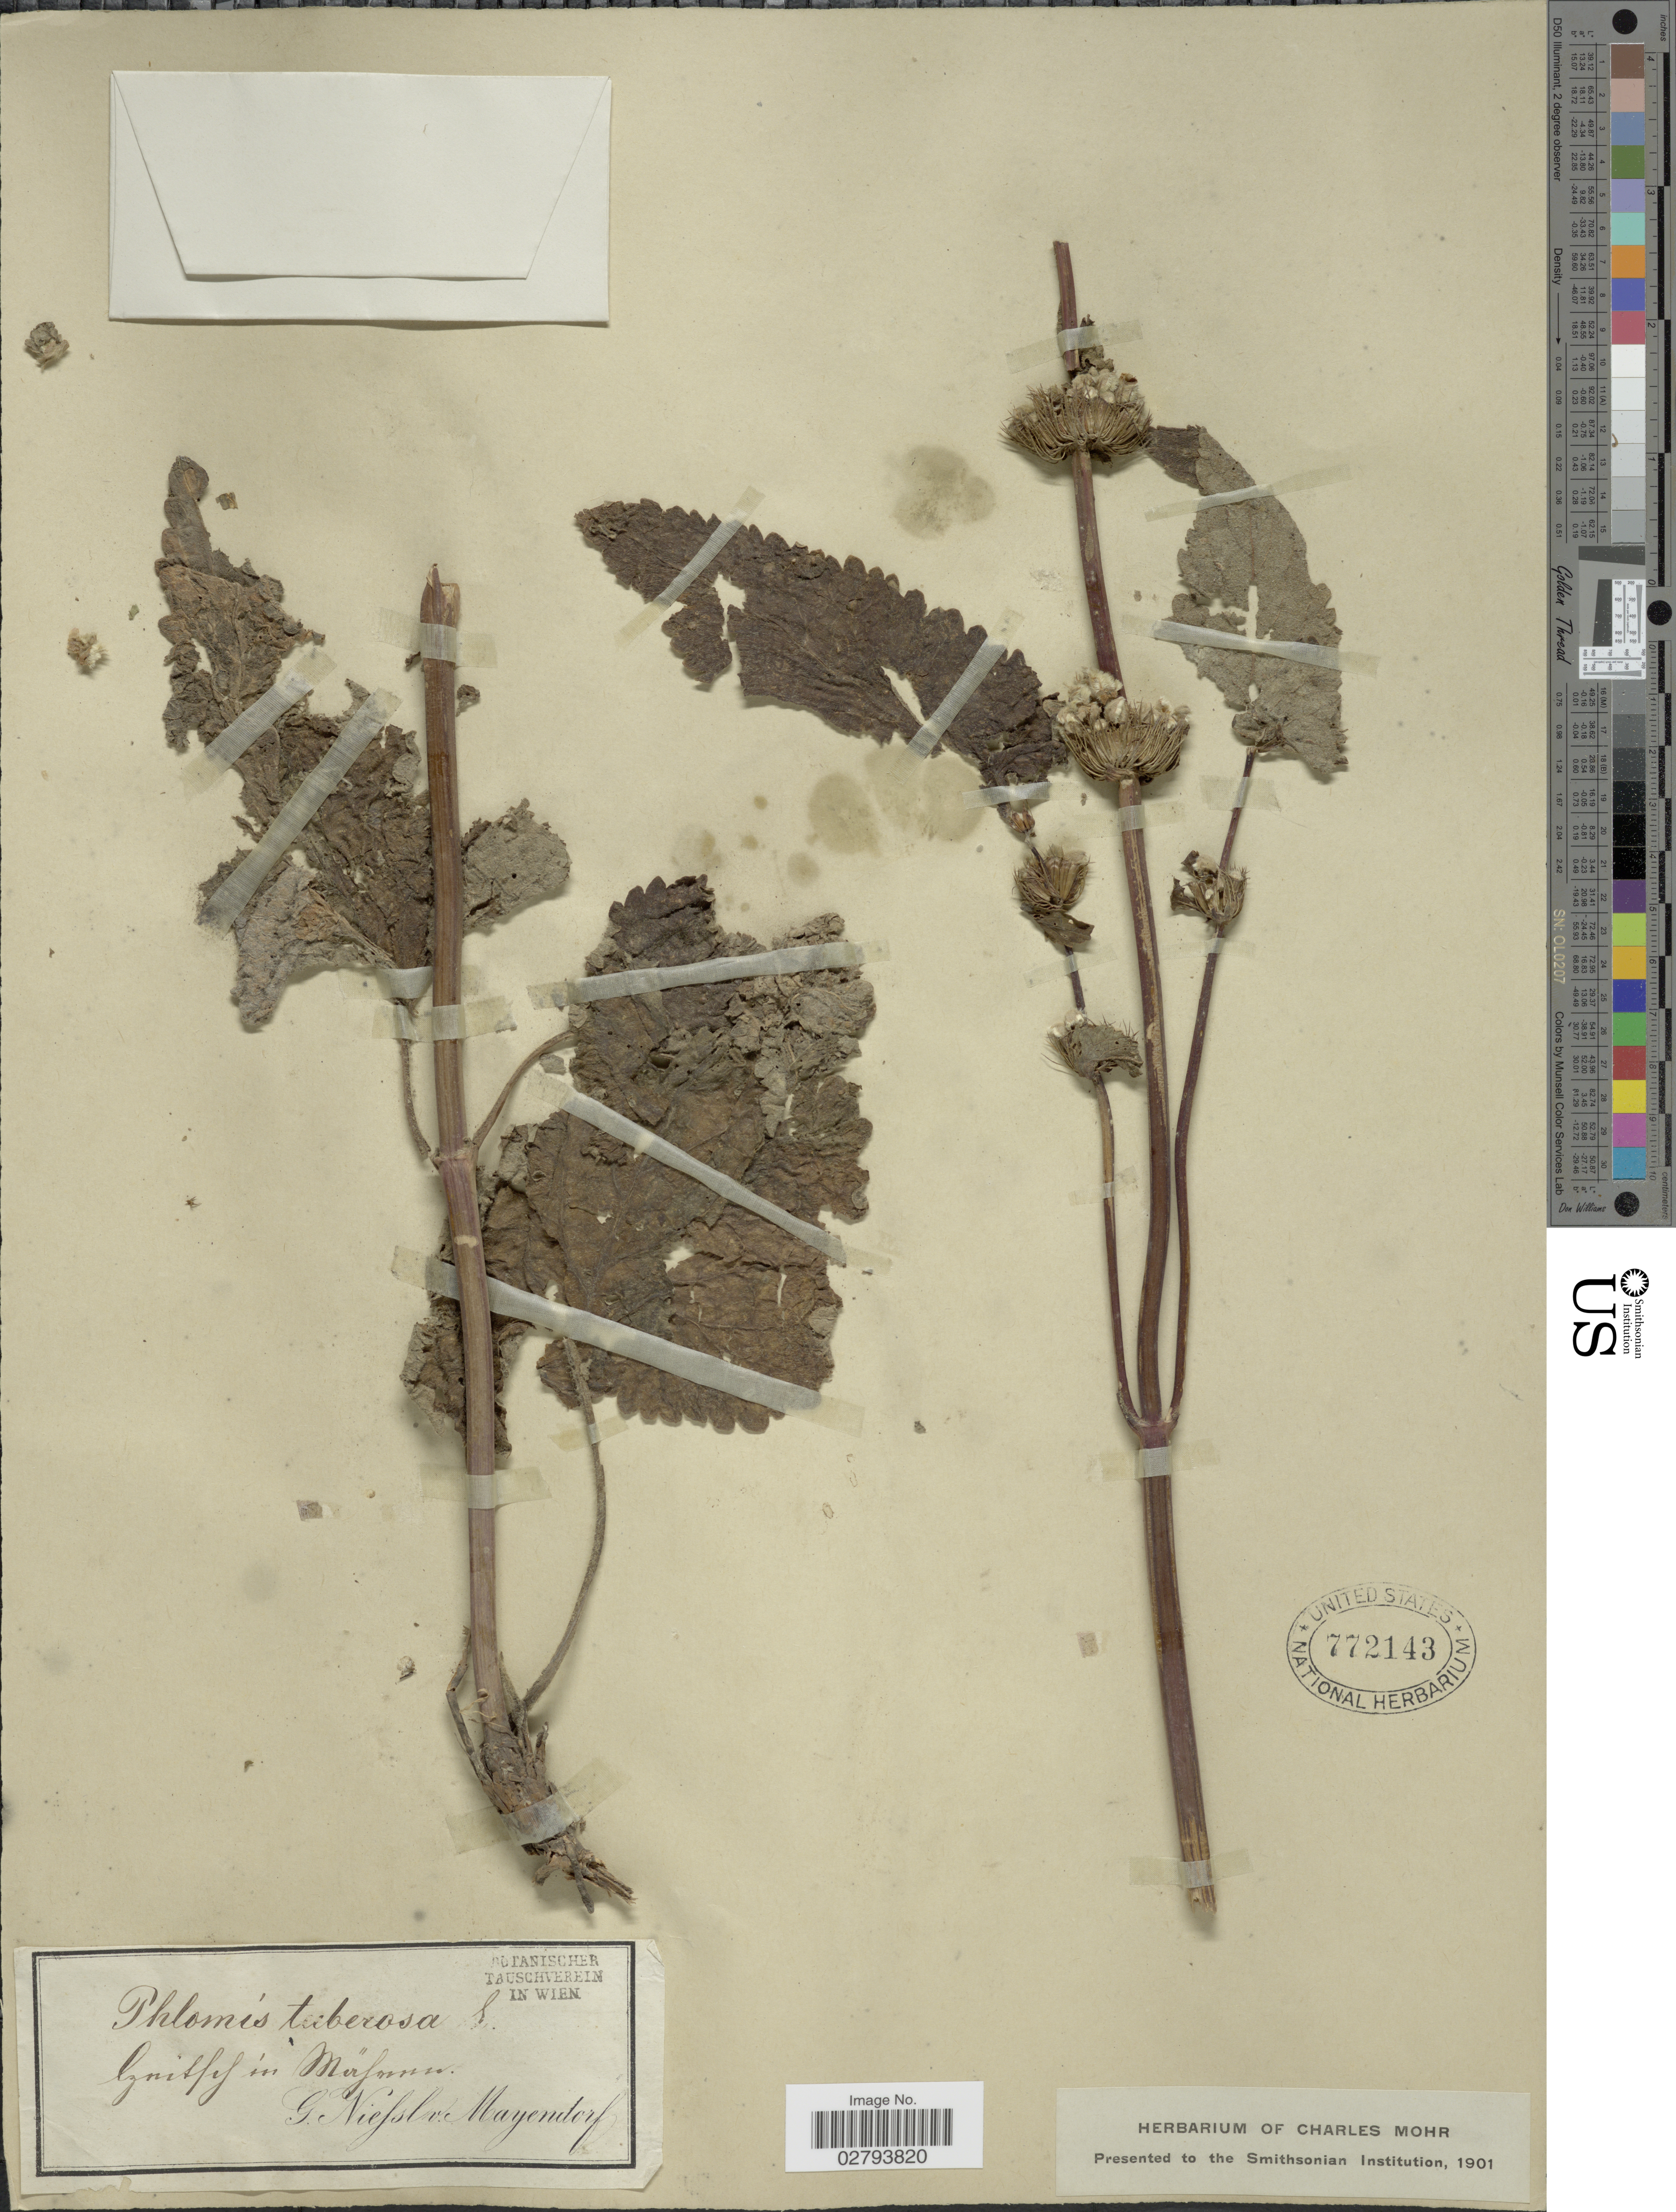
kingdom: Plantae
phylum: Tracheophyta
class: Magnoliopsida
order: Lamiales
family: Lamiaceae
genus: Phlomoides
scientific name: Phlomoides tuberosa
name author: (L.) Moench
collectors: G. Mayendorf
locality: Merfume [interpreted]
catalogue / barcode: US 772143